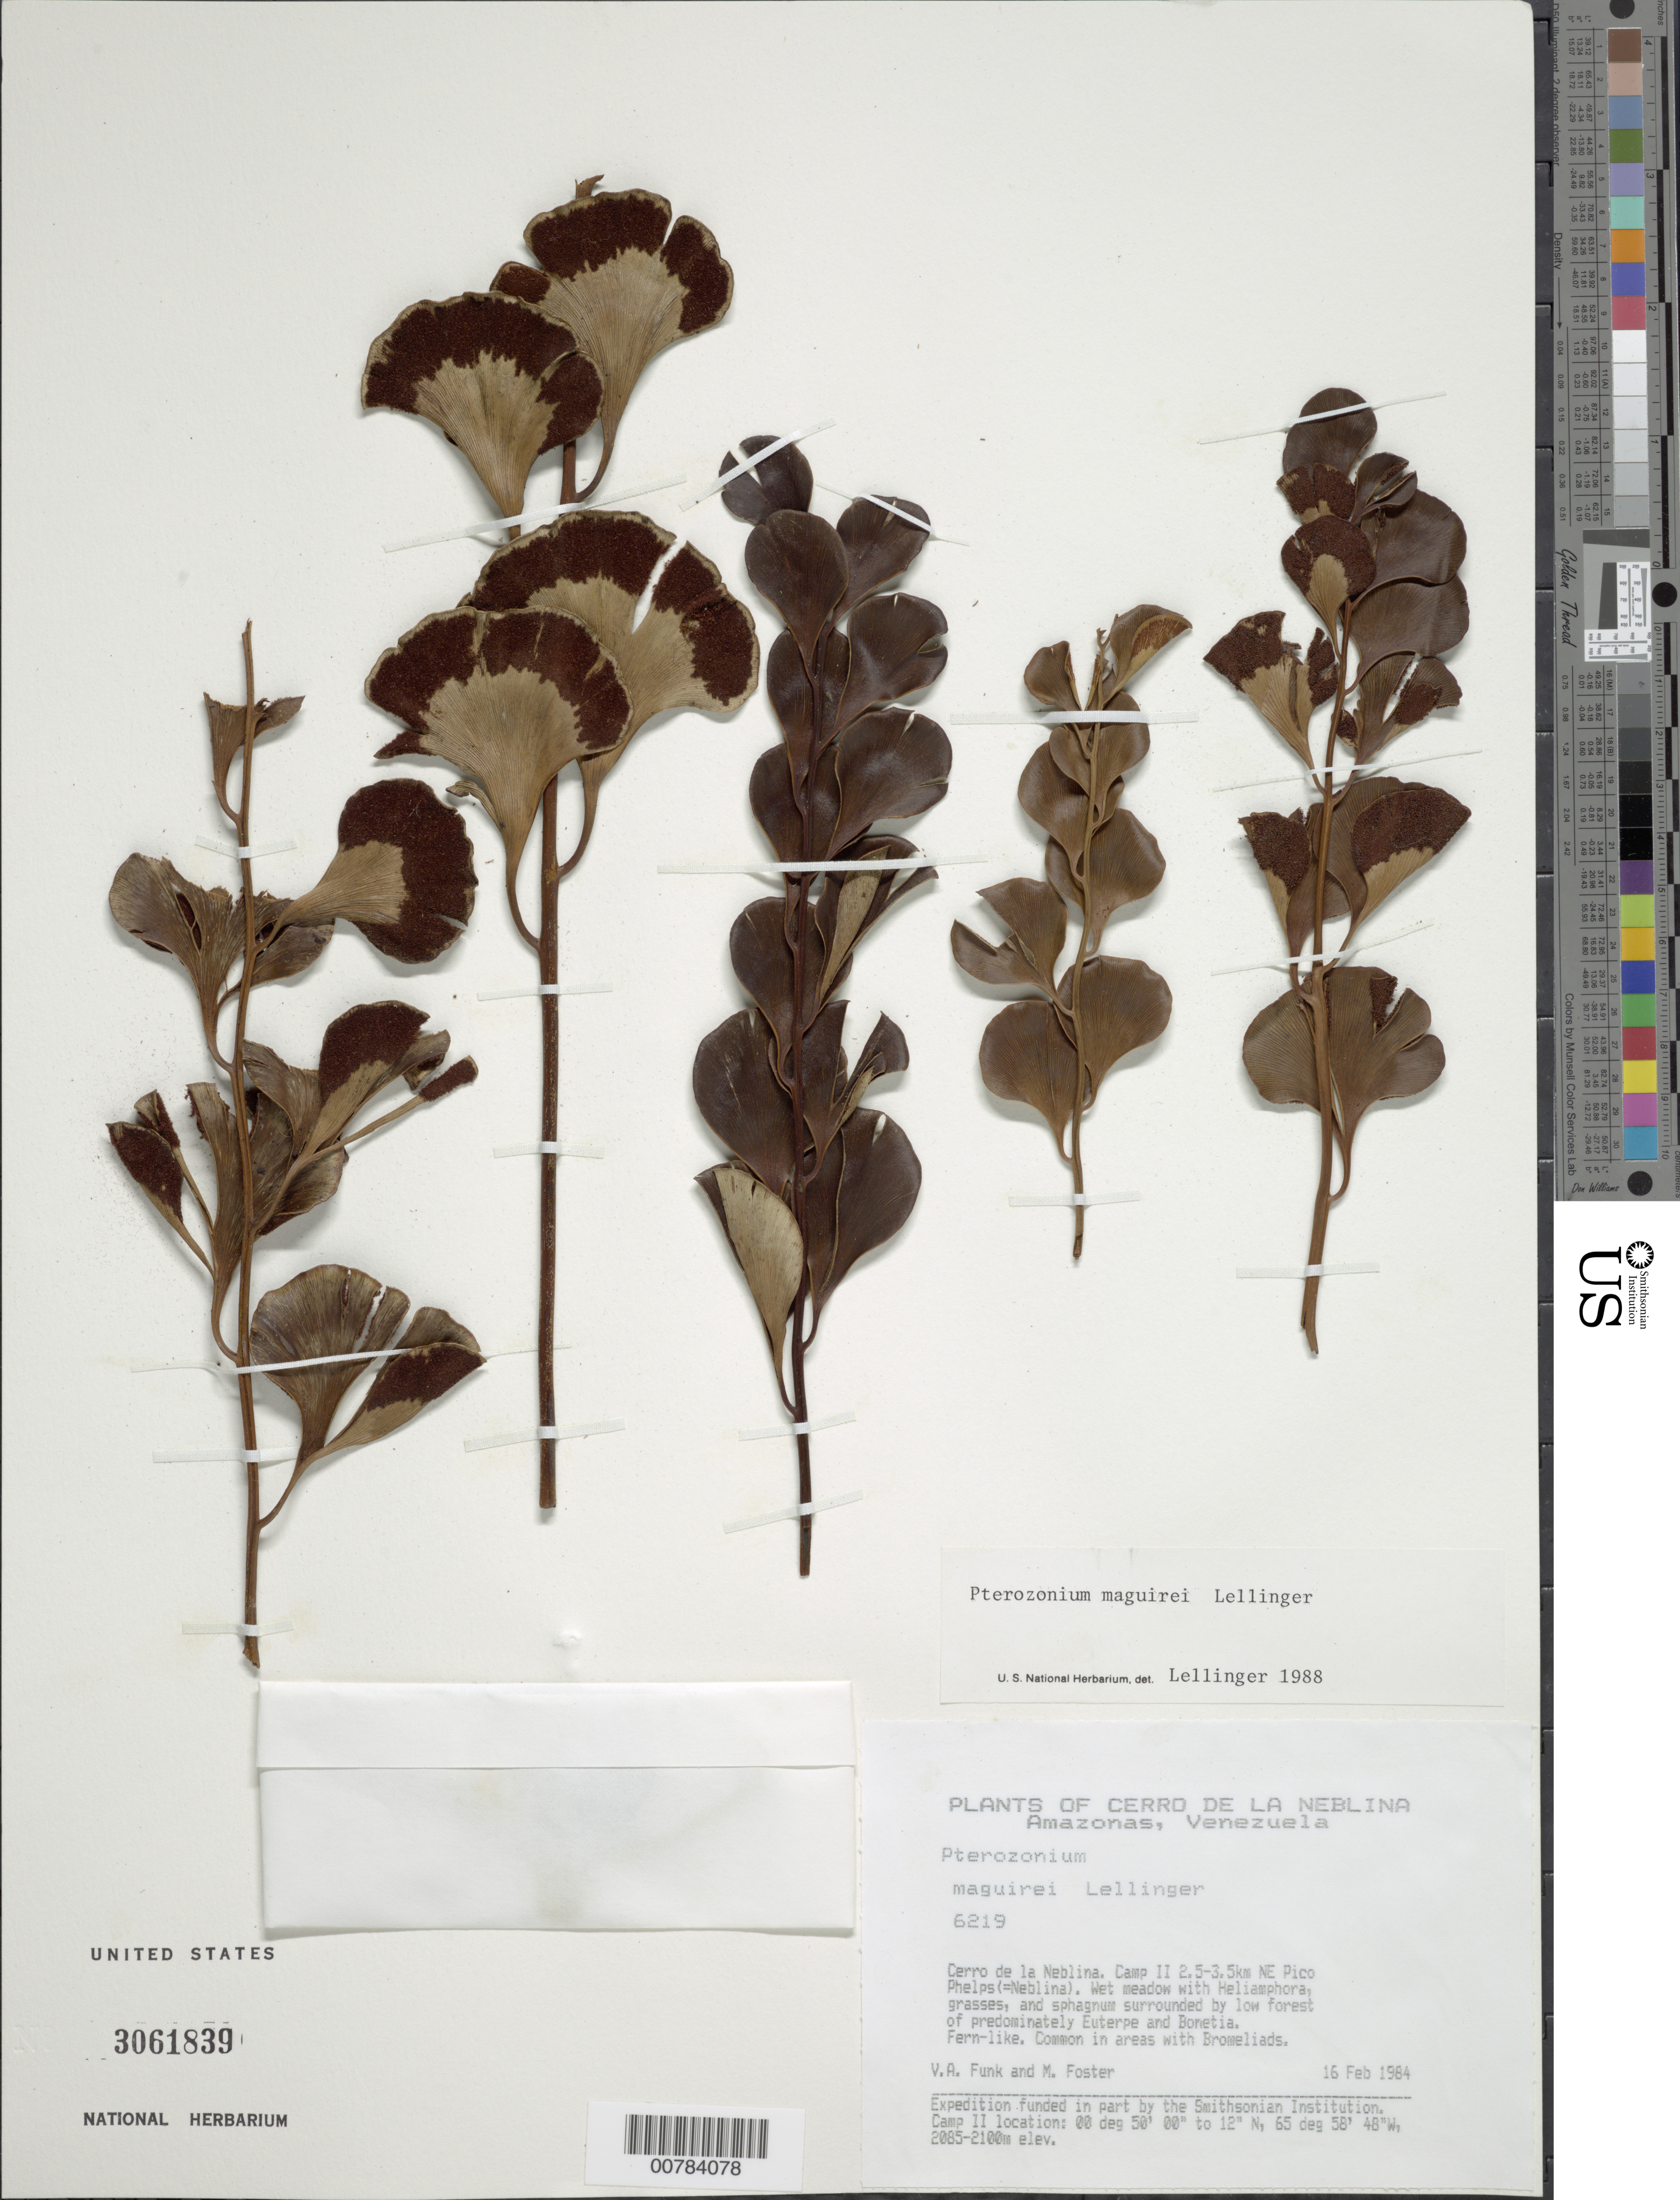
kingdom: Plantae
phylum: Tracheophyta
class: Polypodiopsida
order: Polypodiales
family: Pteridaceae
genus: Pterozonium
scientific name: Pterozonium maguirei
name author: Lellinger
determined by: Lellinger, David B., (BOT), Smithsonian Institution - National Museum of Natural History (UNITED STATES)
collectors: V. Funk & M. Foster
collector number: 6219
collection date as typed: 16-Feb-1984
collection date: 1984-02-16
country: Venezuela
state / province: Amazonas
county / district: Río Negro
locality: Cerro de la Neblina, Camp II 2.5-3.5 km NE Pico Phelps (=Neblina)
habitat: Wet meadow w/ Heliamphora, grasses and sphagnum surrounded by low forest of predominately Euterpe and Bonetia; areas with Bromeliads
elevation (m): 2085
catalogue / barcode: US 3061839